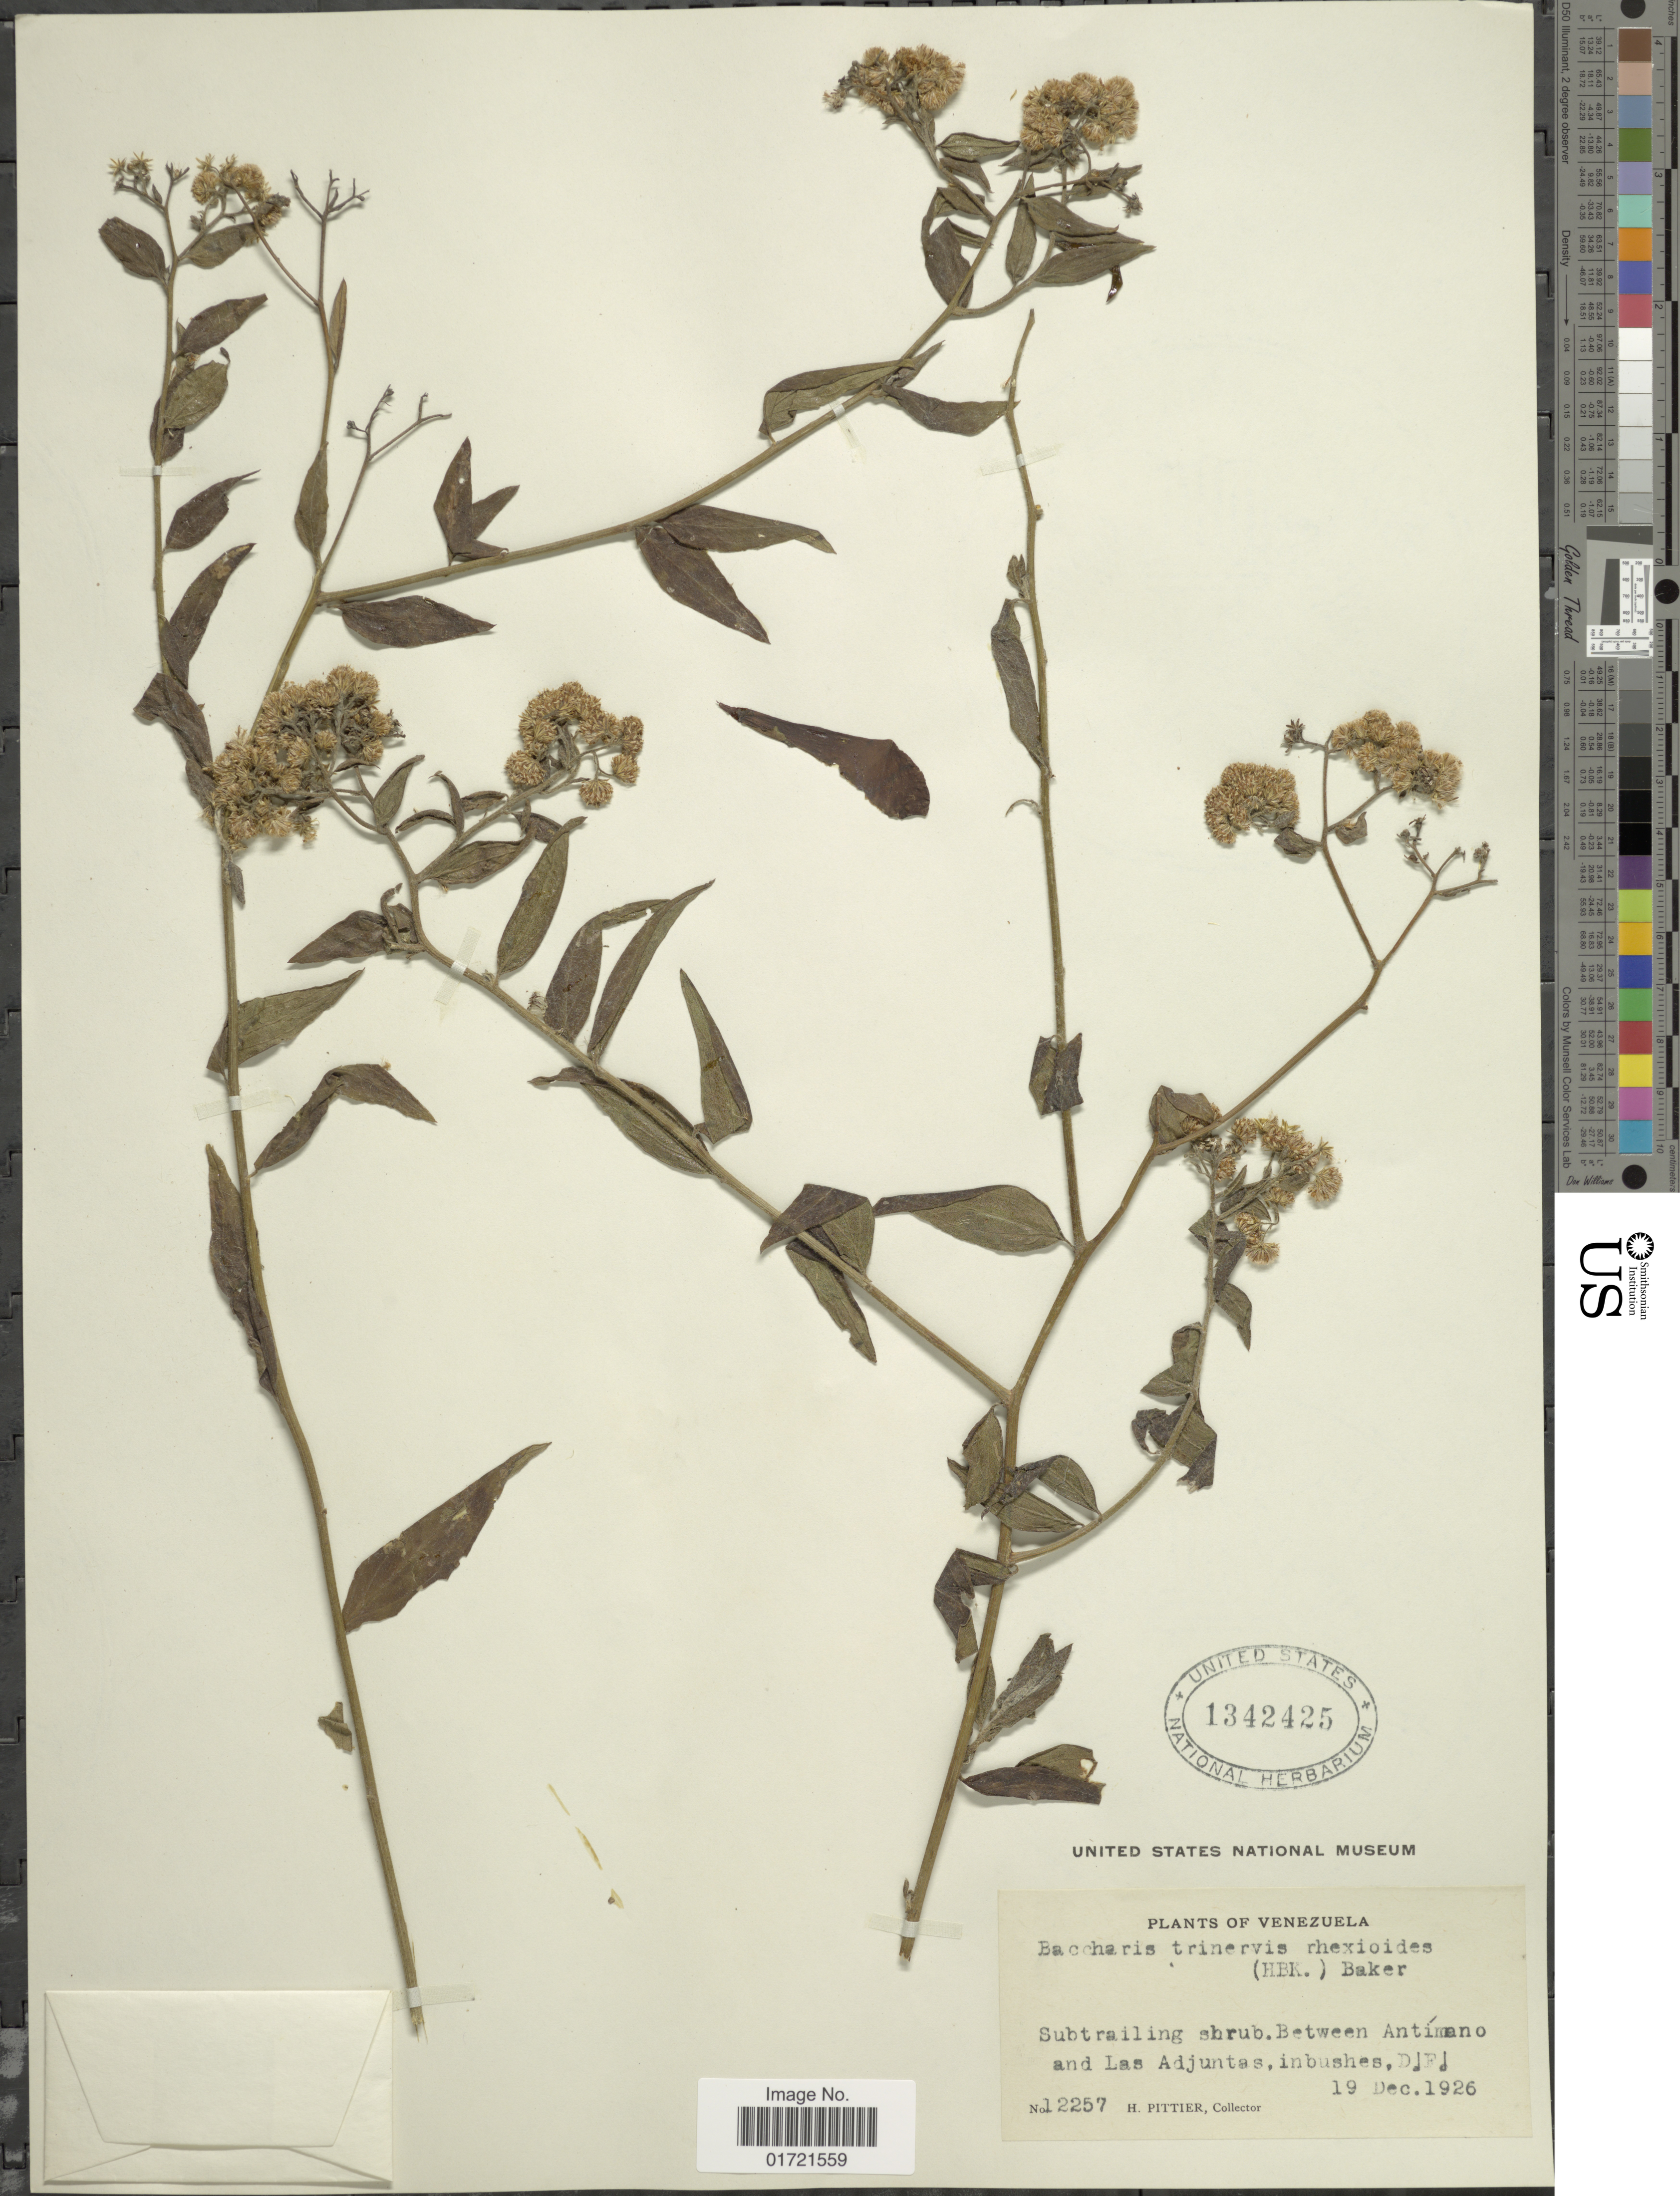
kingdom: Plantae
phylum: Tracheophyta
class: Magnoliopsida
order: Asterales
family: Asteraceae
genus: Baccharis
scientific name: Baccharis trinervis var. rhexioides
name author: (Kunth) Baker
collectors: H. F. Pittier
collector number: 12257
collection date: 1926-12-19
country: Venezuela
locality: Between Antimano and Las Adjuntas in bushes D.F.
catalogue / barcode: US 1342425